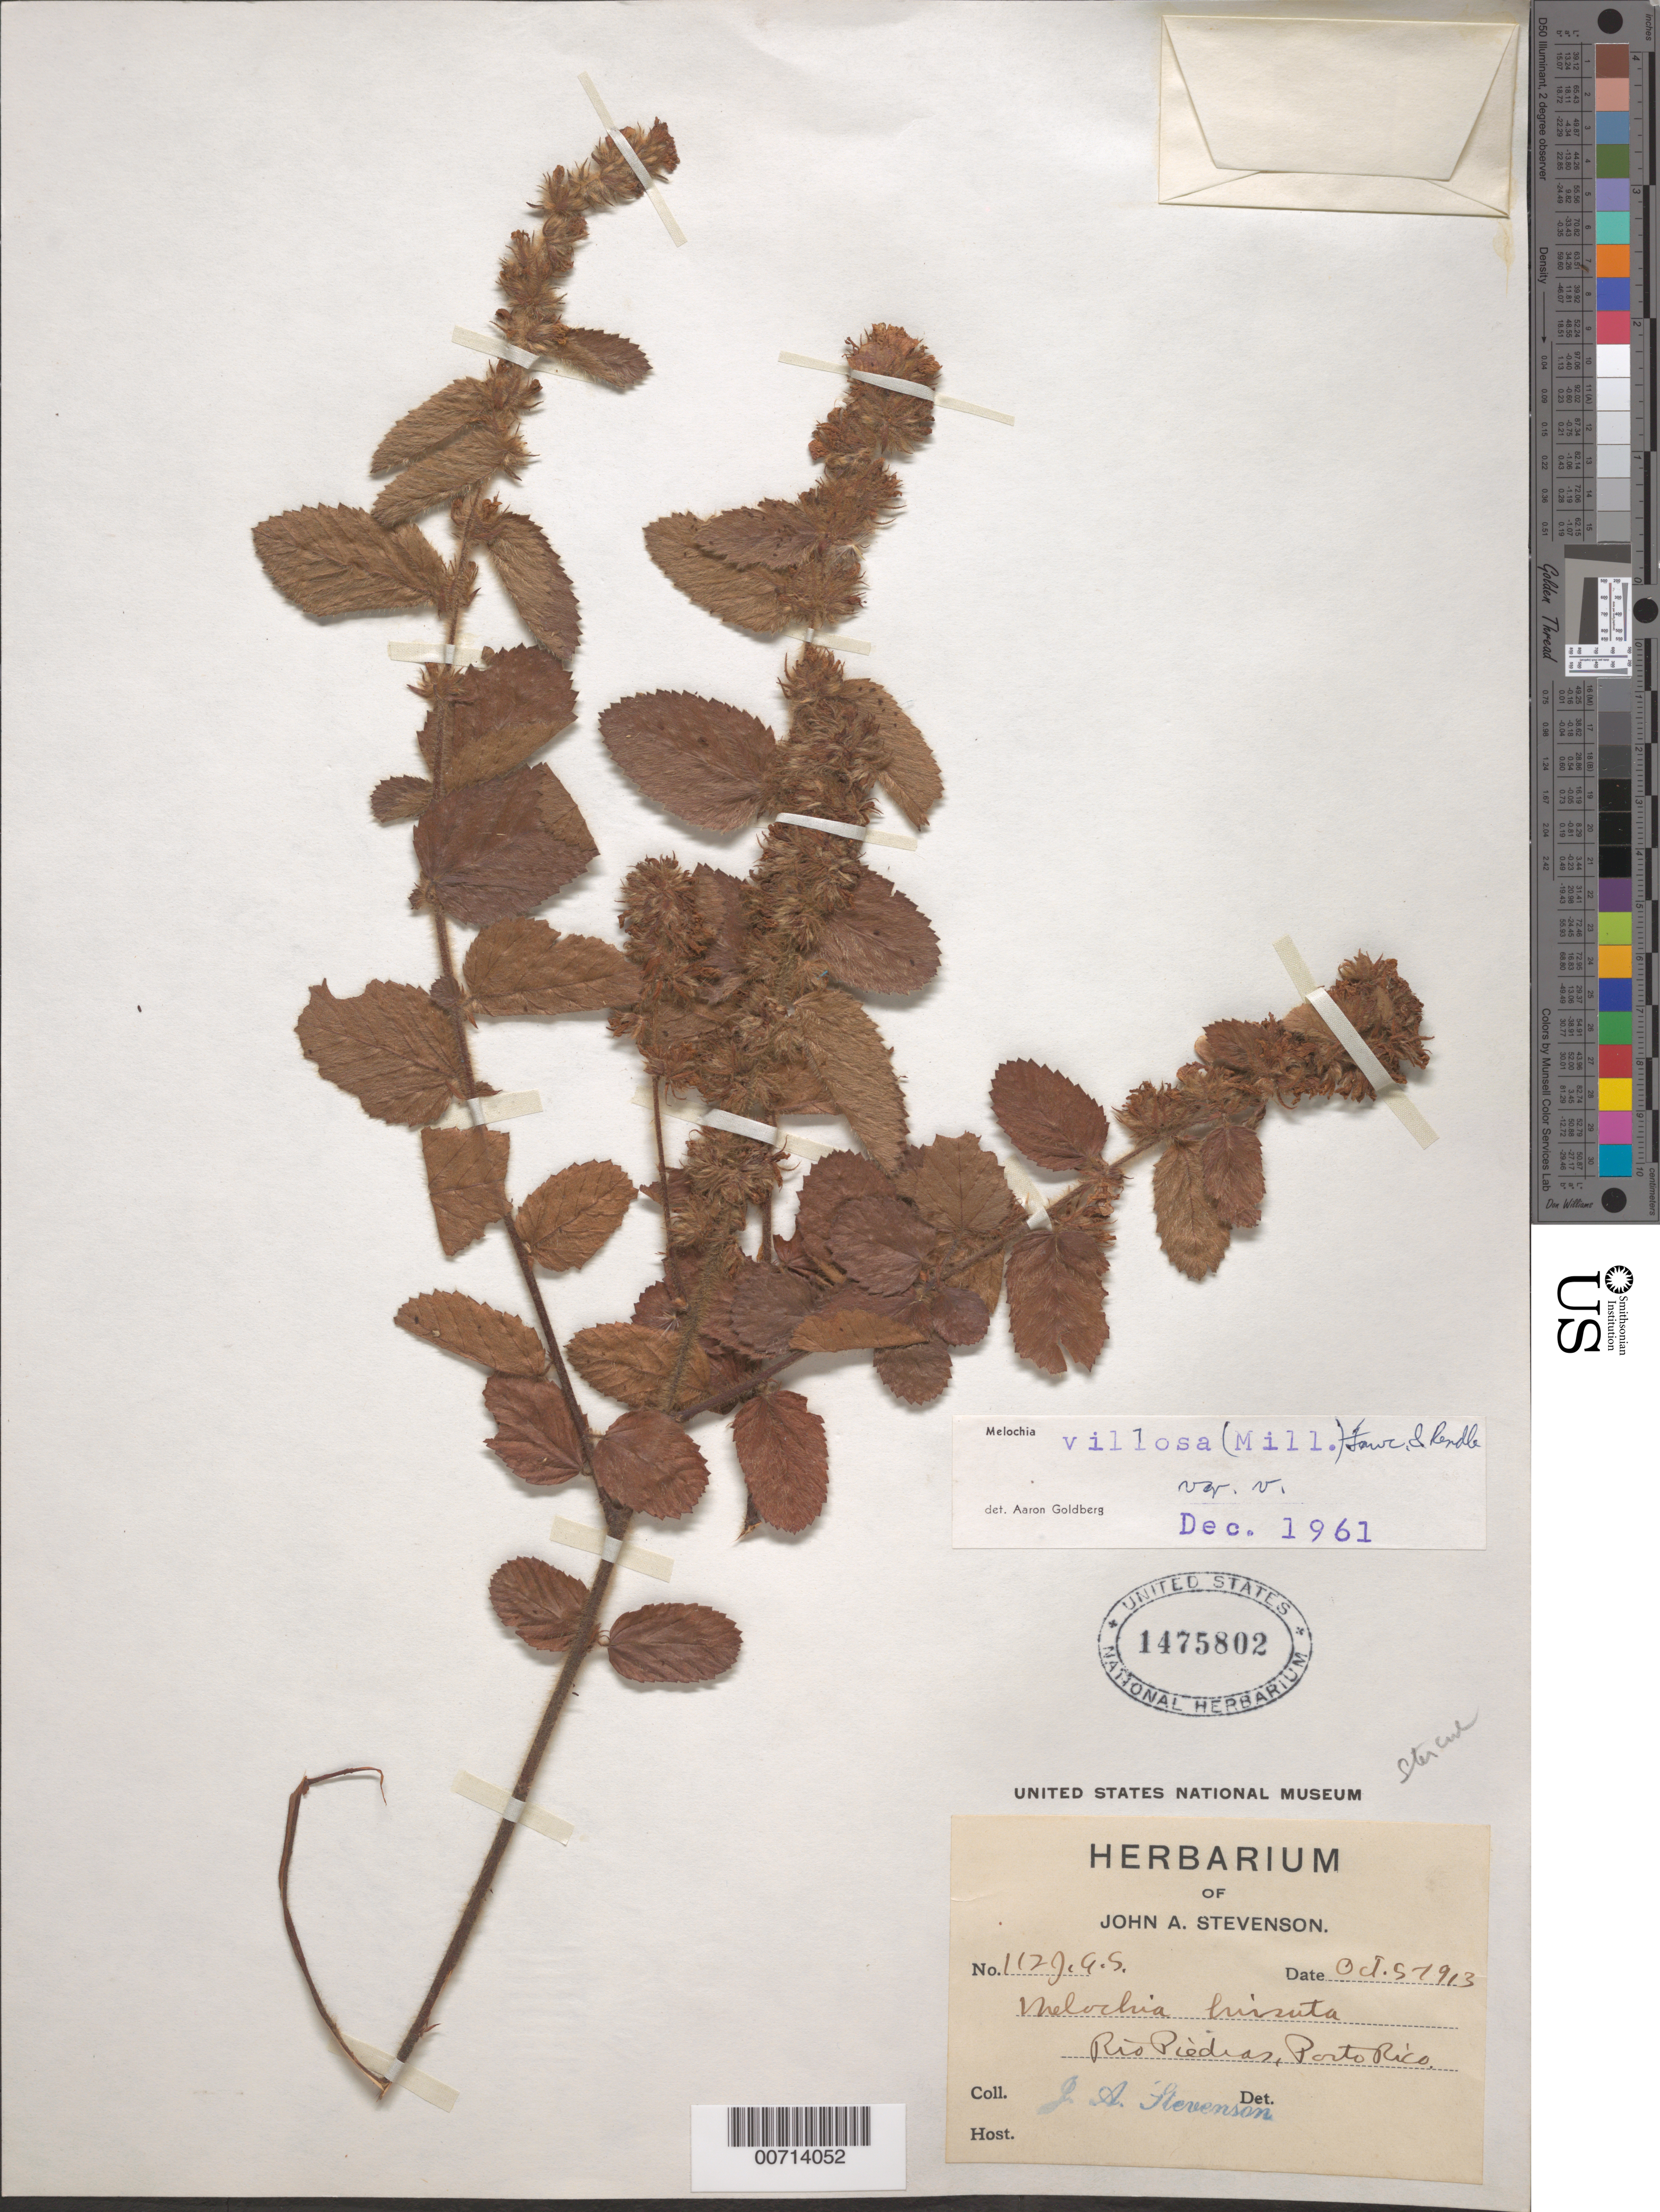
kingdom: Plantae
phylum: Tracheophyta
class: Magnoliopsida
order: Malvales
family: Malvaceae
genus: Melochia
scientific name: Melochia spicata var. spicata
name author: (L.) Fryxell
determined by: Dorr, L. J., (BOT), Smithsonian Institution - National Museum of Natural History (UNITED STATES)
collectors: J. Stevenson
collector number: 112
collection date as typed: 05 Oct 1913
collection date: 1913-10-05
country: Puerto Rico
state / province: San Juan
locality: Rio Piedras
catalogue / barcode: US 1475802